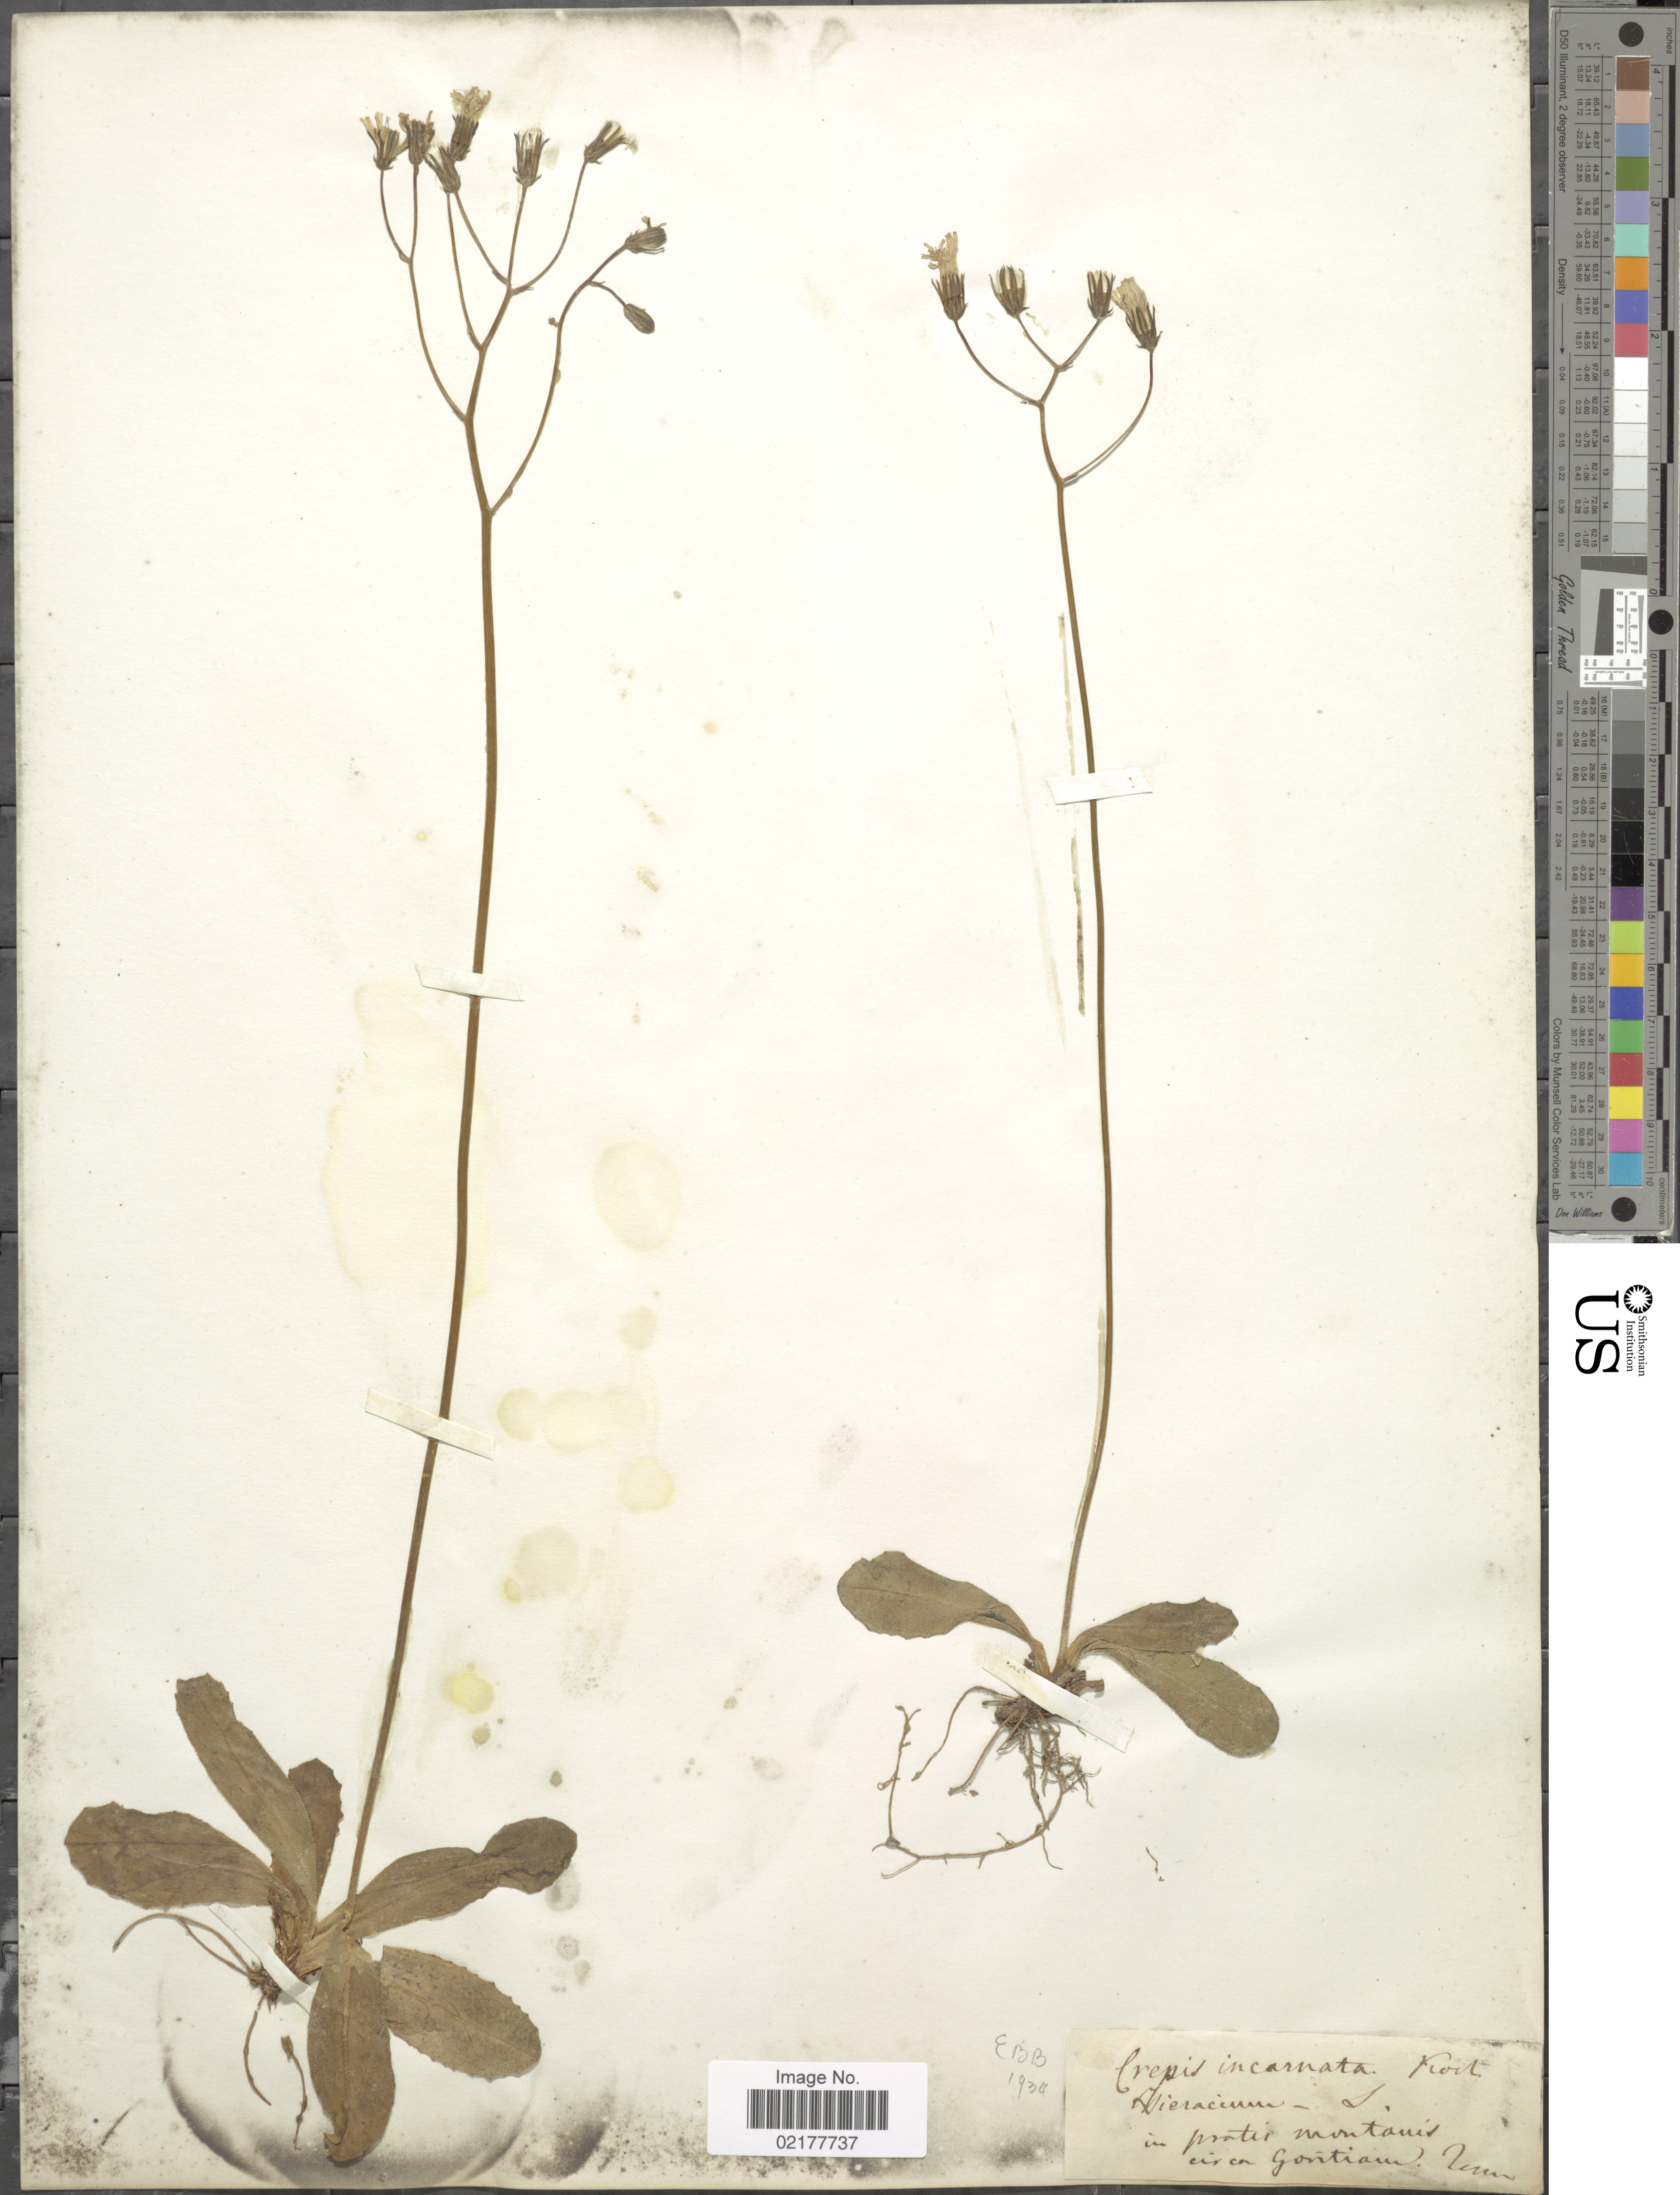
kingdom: Plantae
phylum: Tracheophyta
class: Magnoliopsida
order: Asterales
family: Asteraceae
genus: Crepis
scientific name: Crepis froelichiana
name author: Froel.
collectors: Tomur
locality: In pratis montanis circa Gontiam [interpreted]